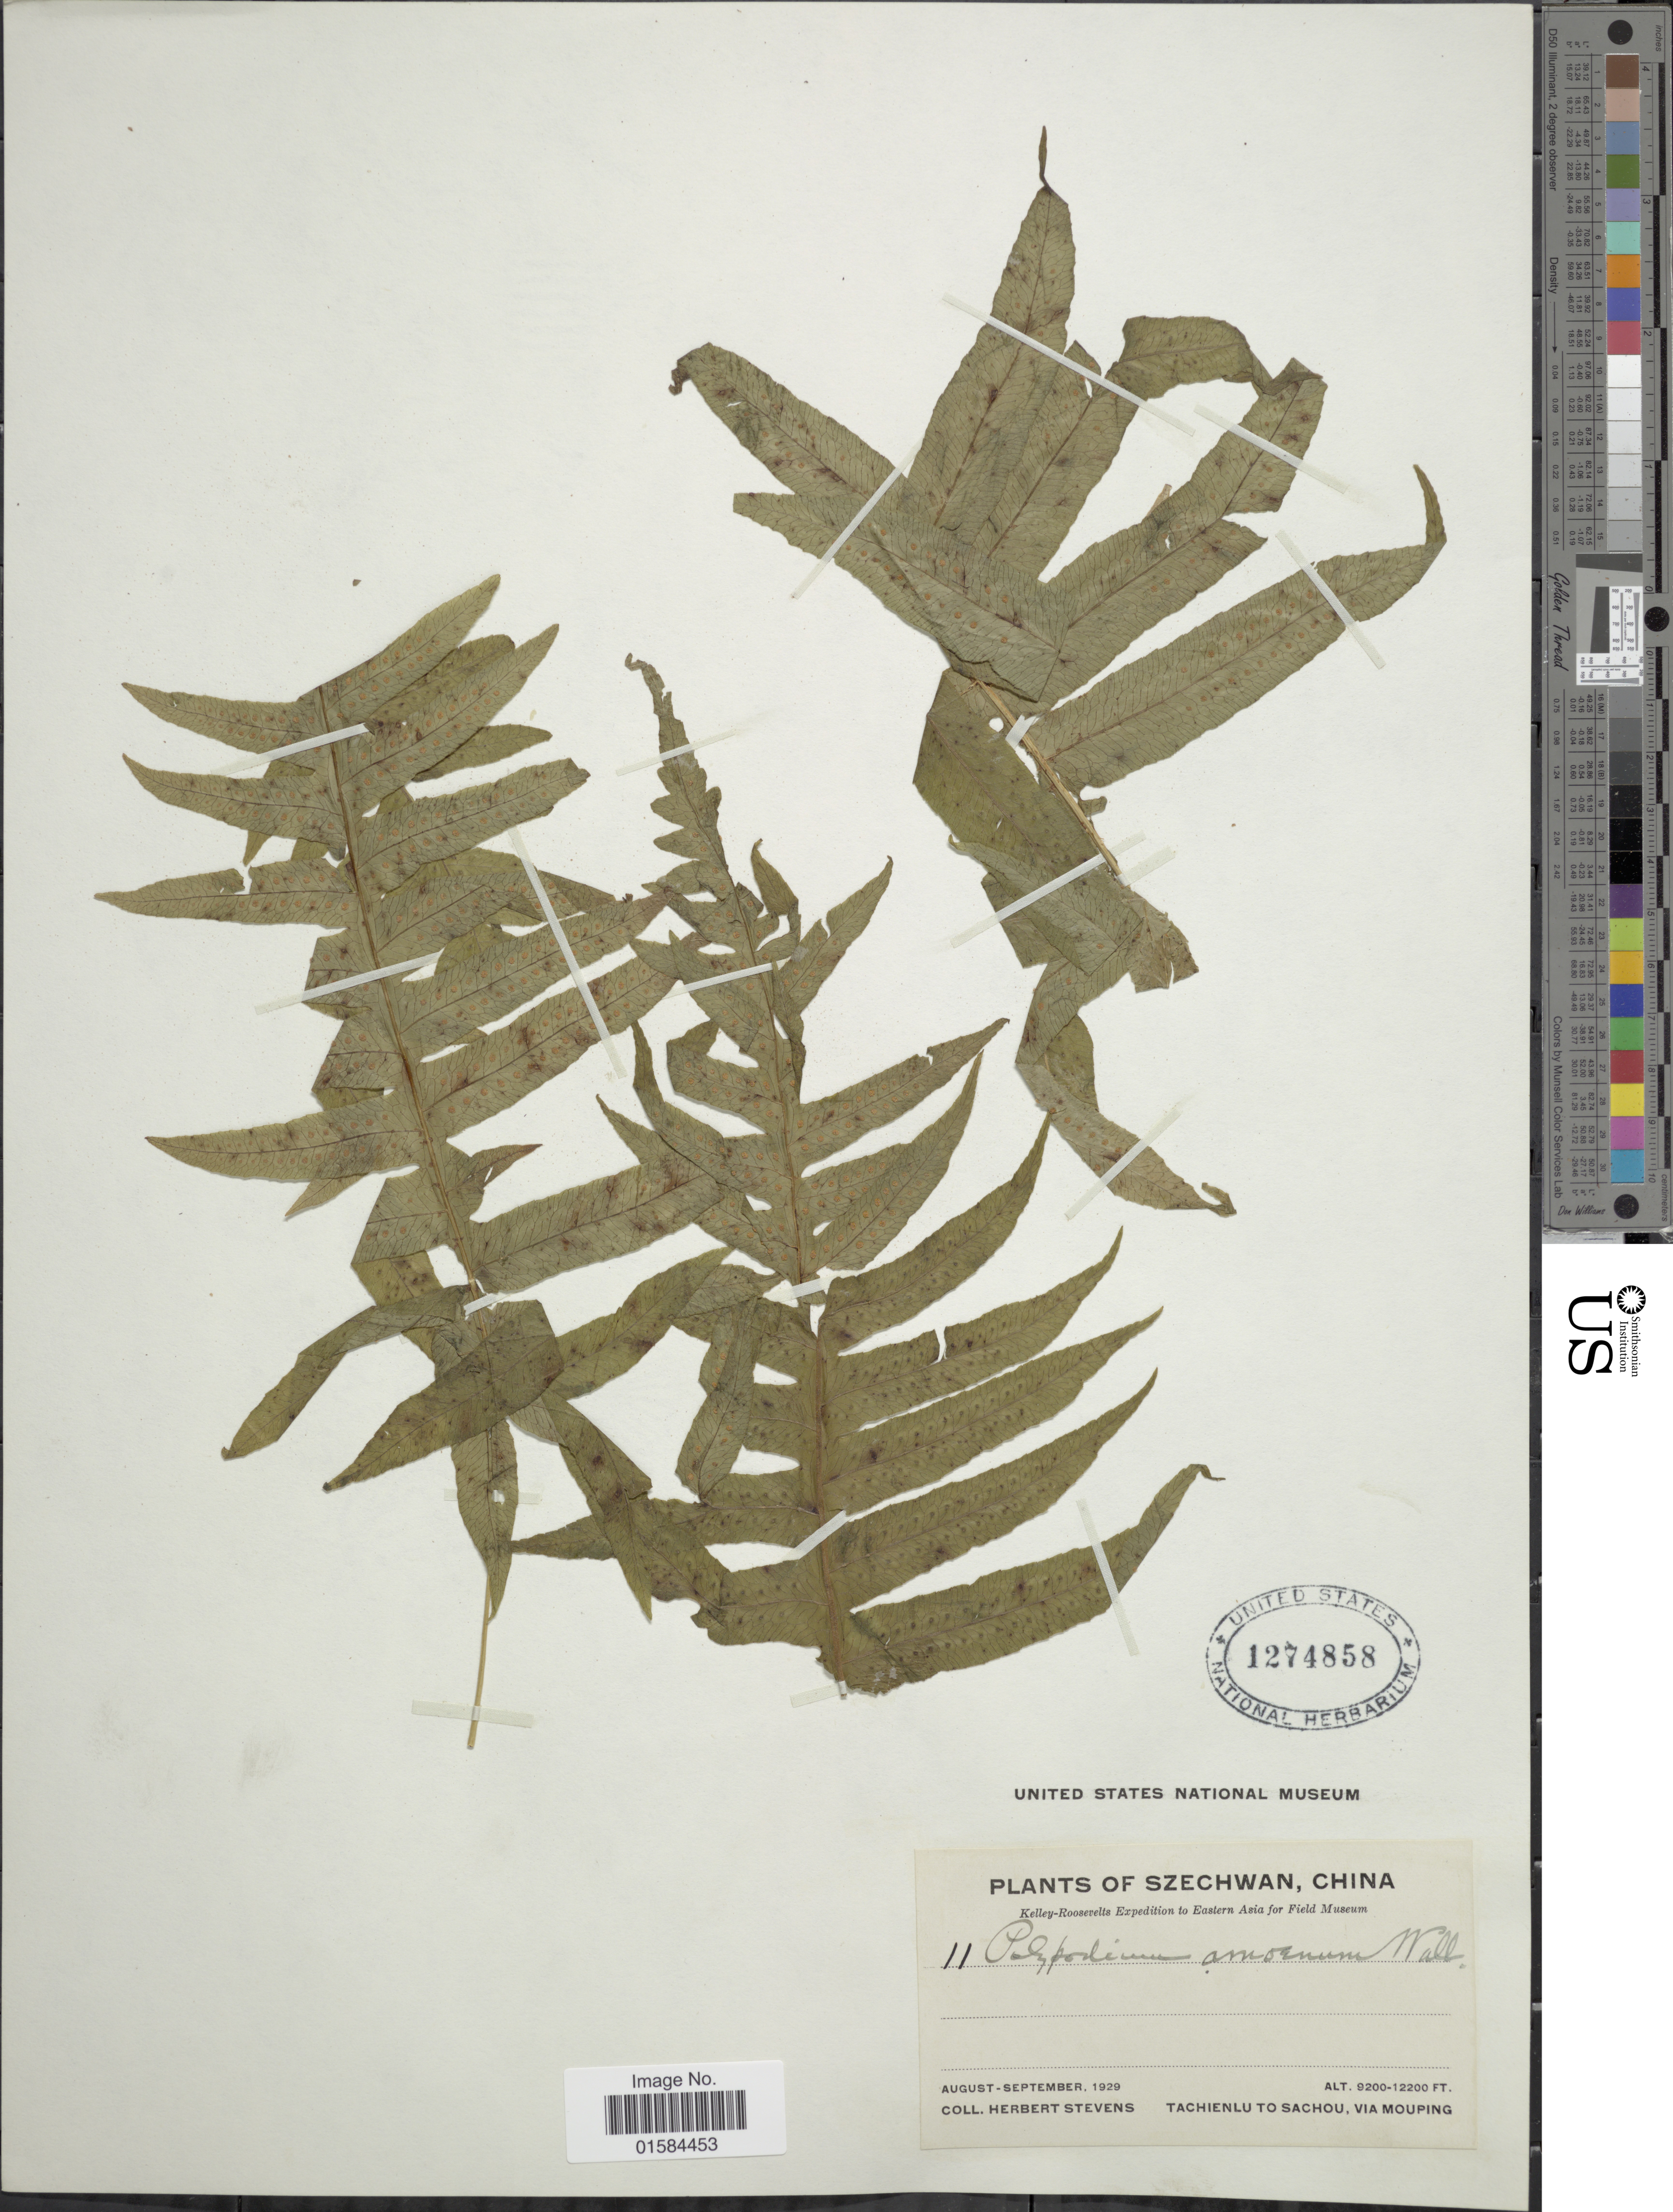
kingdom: Plantae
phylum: Tracheophyta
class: Polypodiopsida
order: Polypodiales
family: Polypodiaceae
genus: Goniophlebium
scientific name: Goniophlebium amoenum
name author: (Wall. ex Mett.) J. Sm.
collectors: H. Stevens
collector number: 11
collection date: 1929-08/1929-09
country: China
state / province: Sichuan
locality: Szechwan, Tachienlu to Sachou, via Mouping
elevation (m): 2804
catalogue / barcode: US 1274858